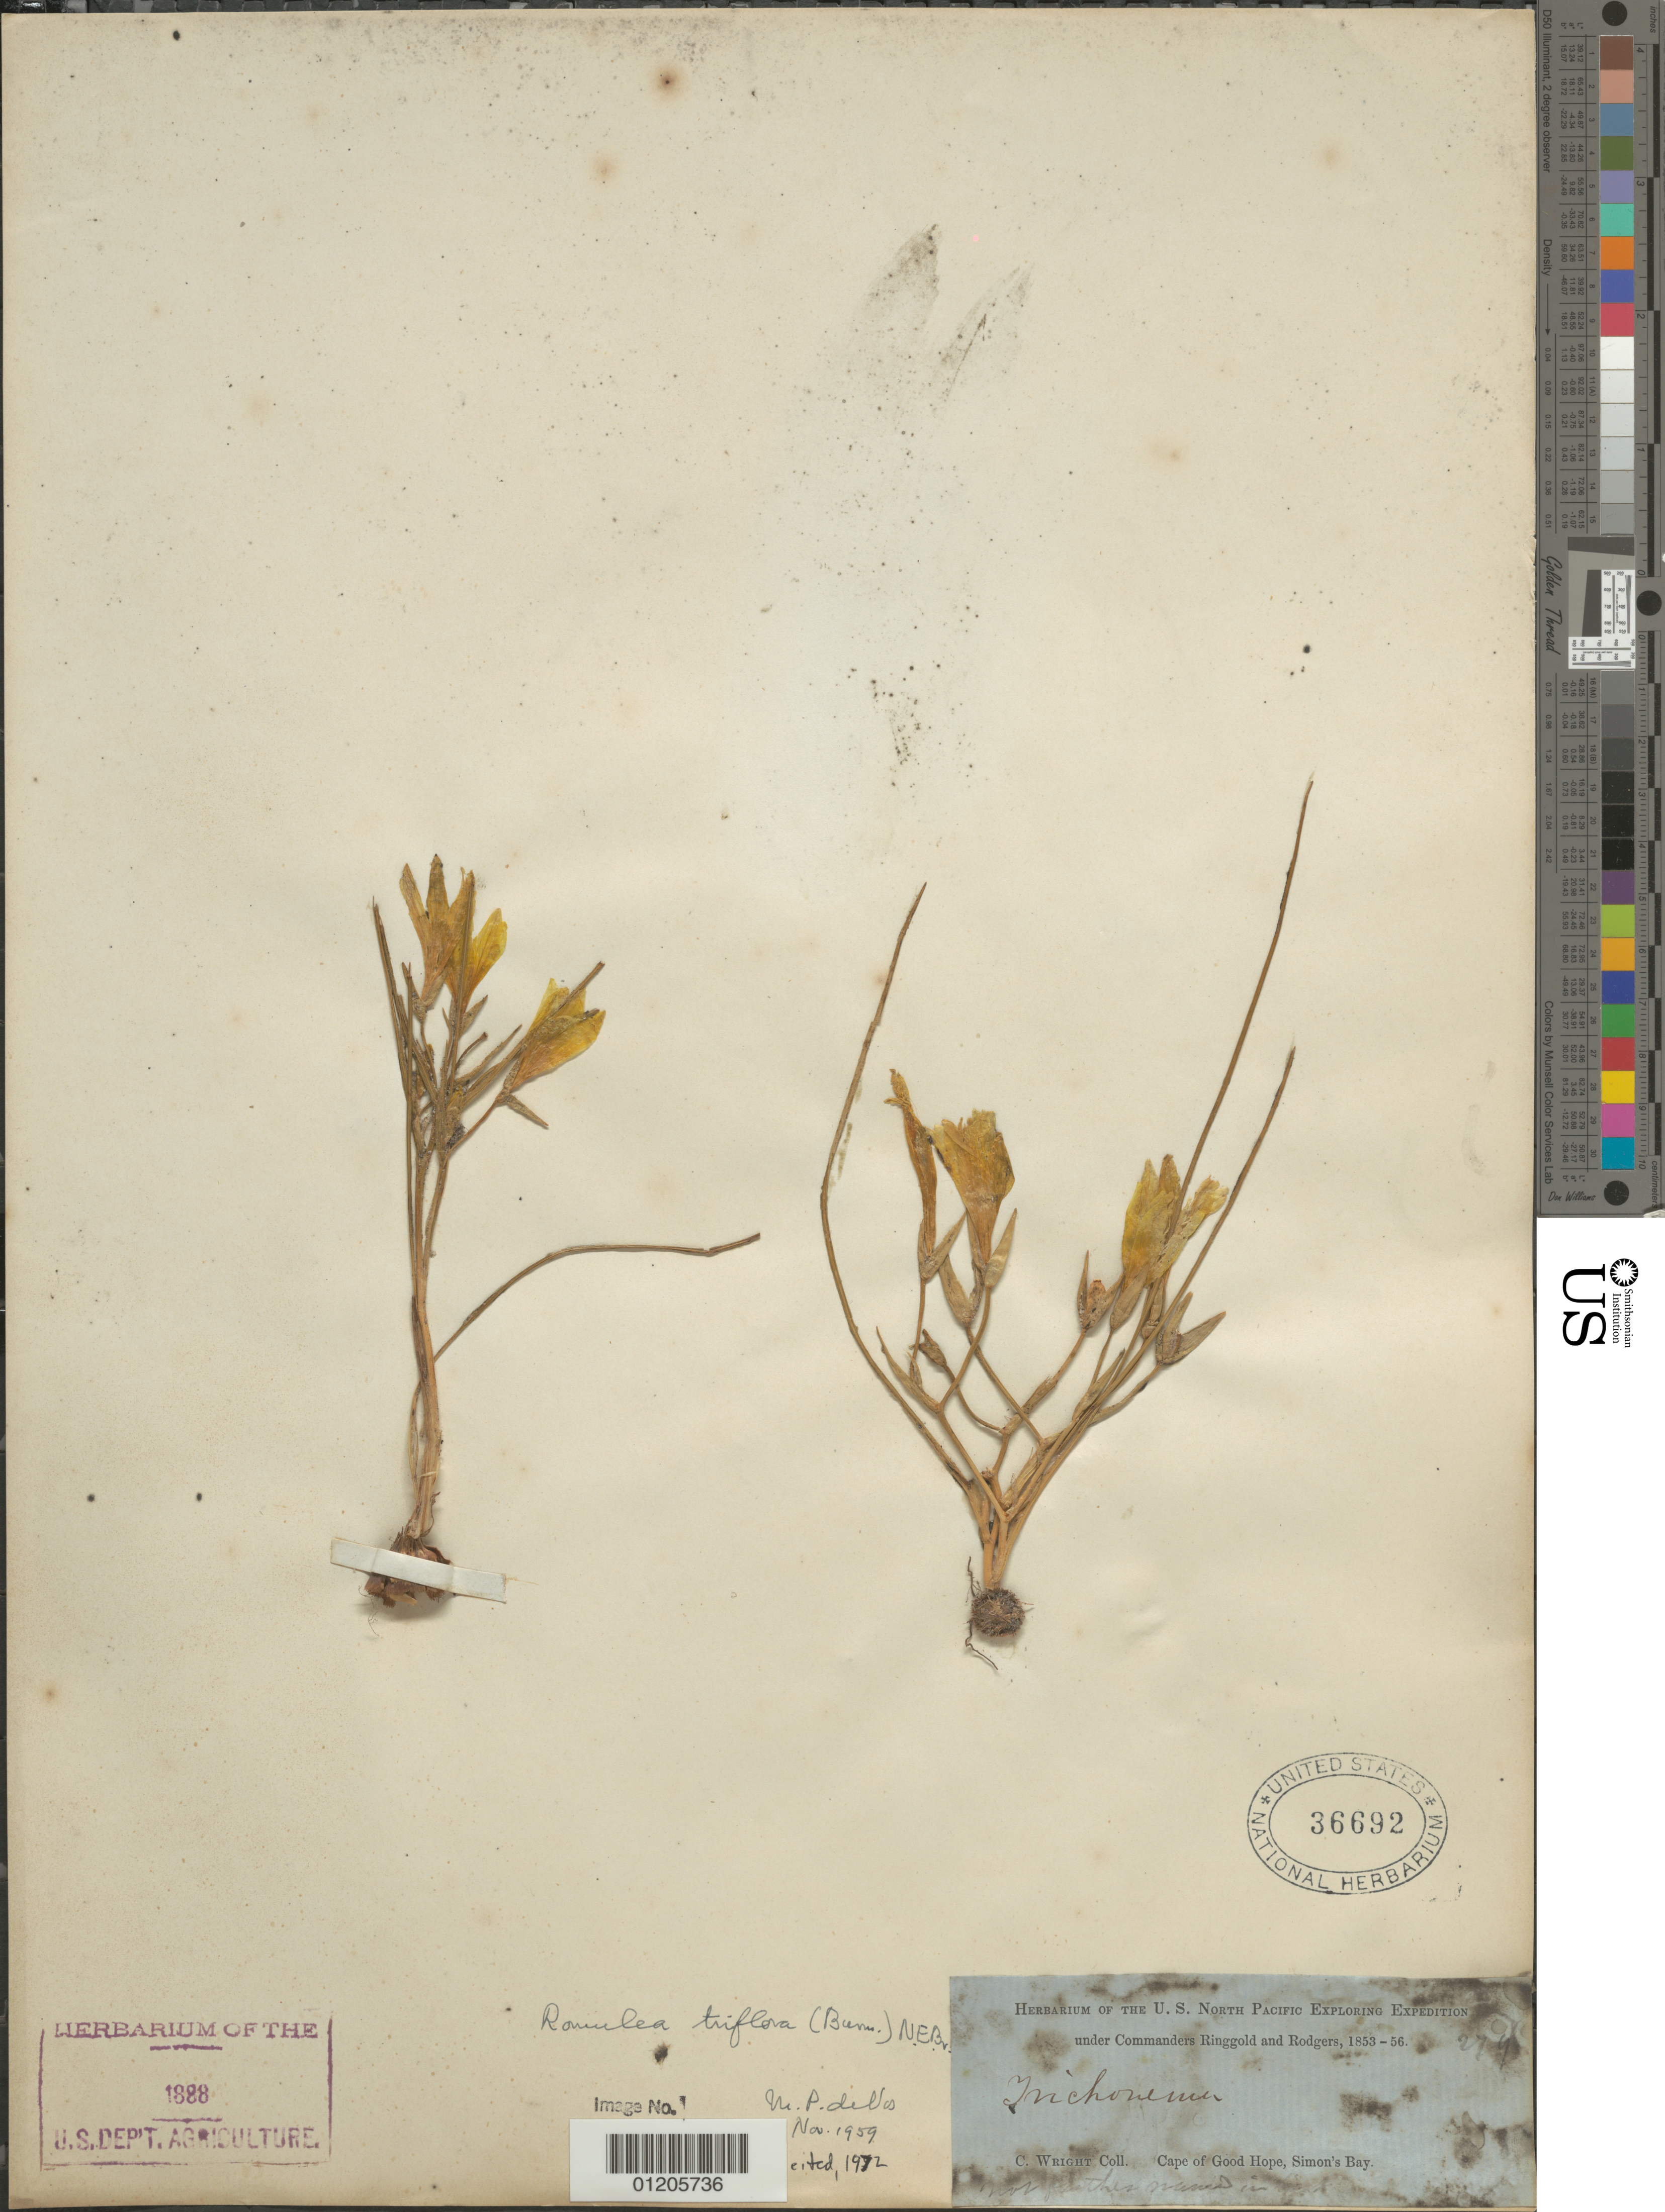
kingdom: Plantae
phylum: Tracheophyta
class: Liliopsida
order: Asparagales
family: Iridaceae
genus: Romulea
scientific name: Romulea triflora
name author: (Burm. f.) N.E. Br.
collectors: C. Wright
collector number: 279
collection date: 1853/1856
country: South Africa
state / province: Western Cape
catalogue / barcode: US 36692